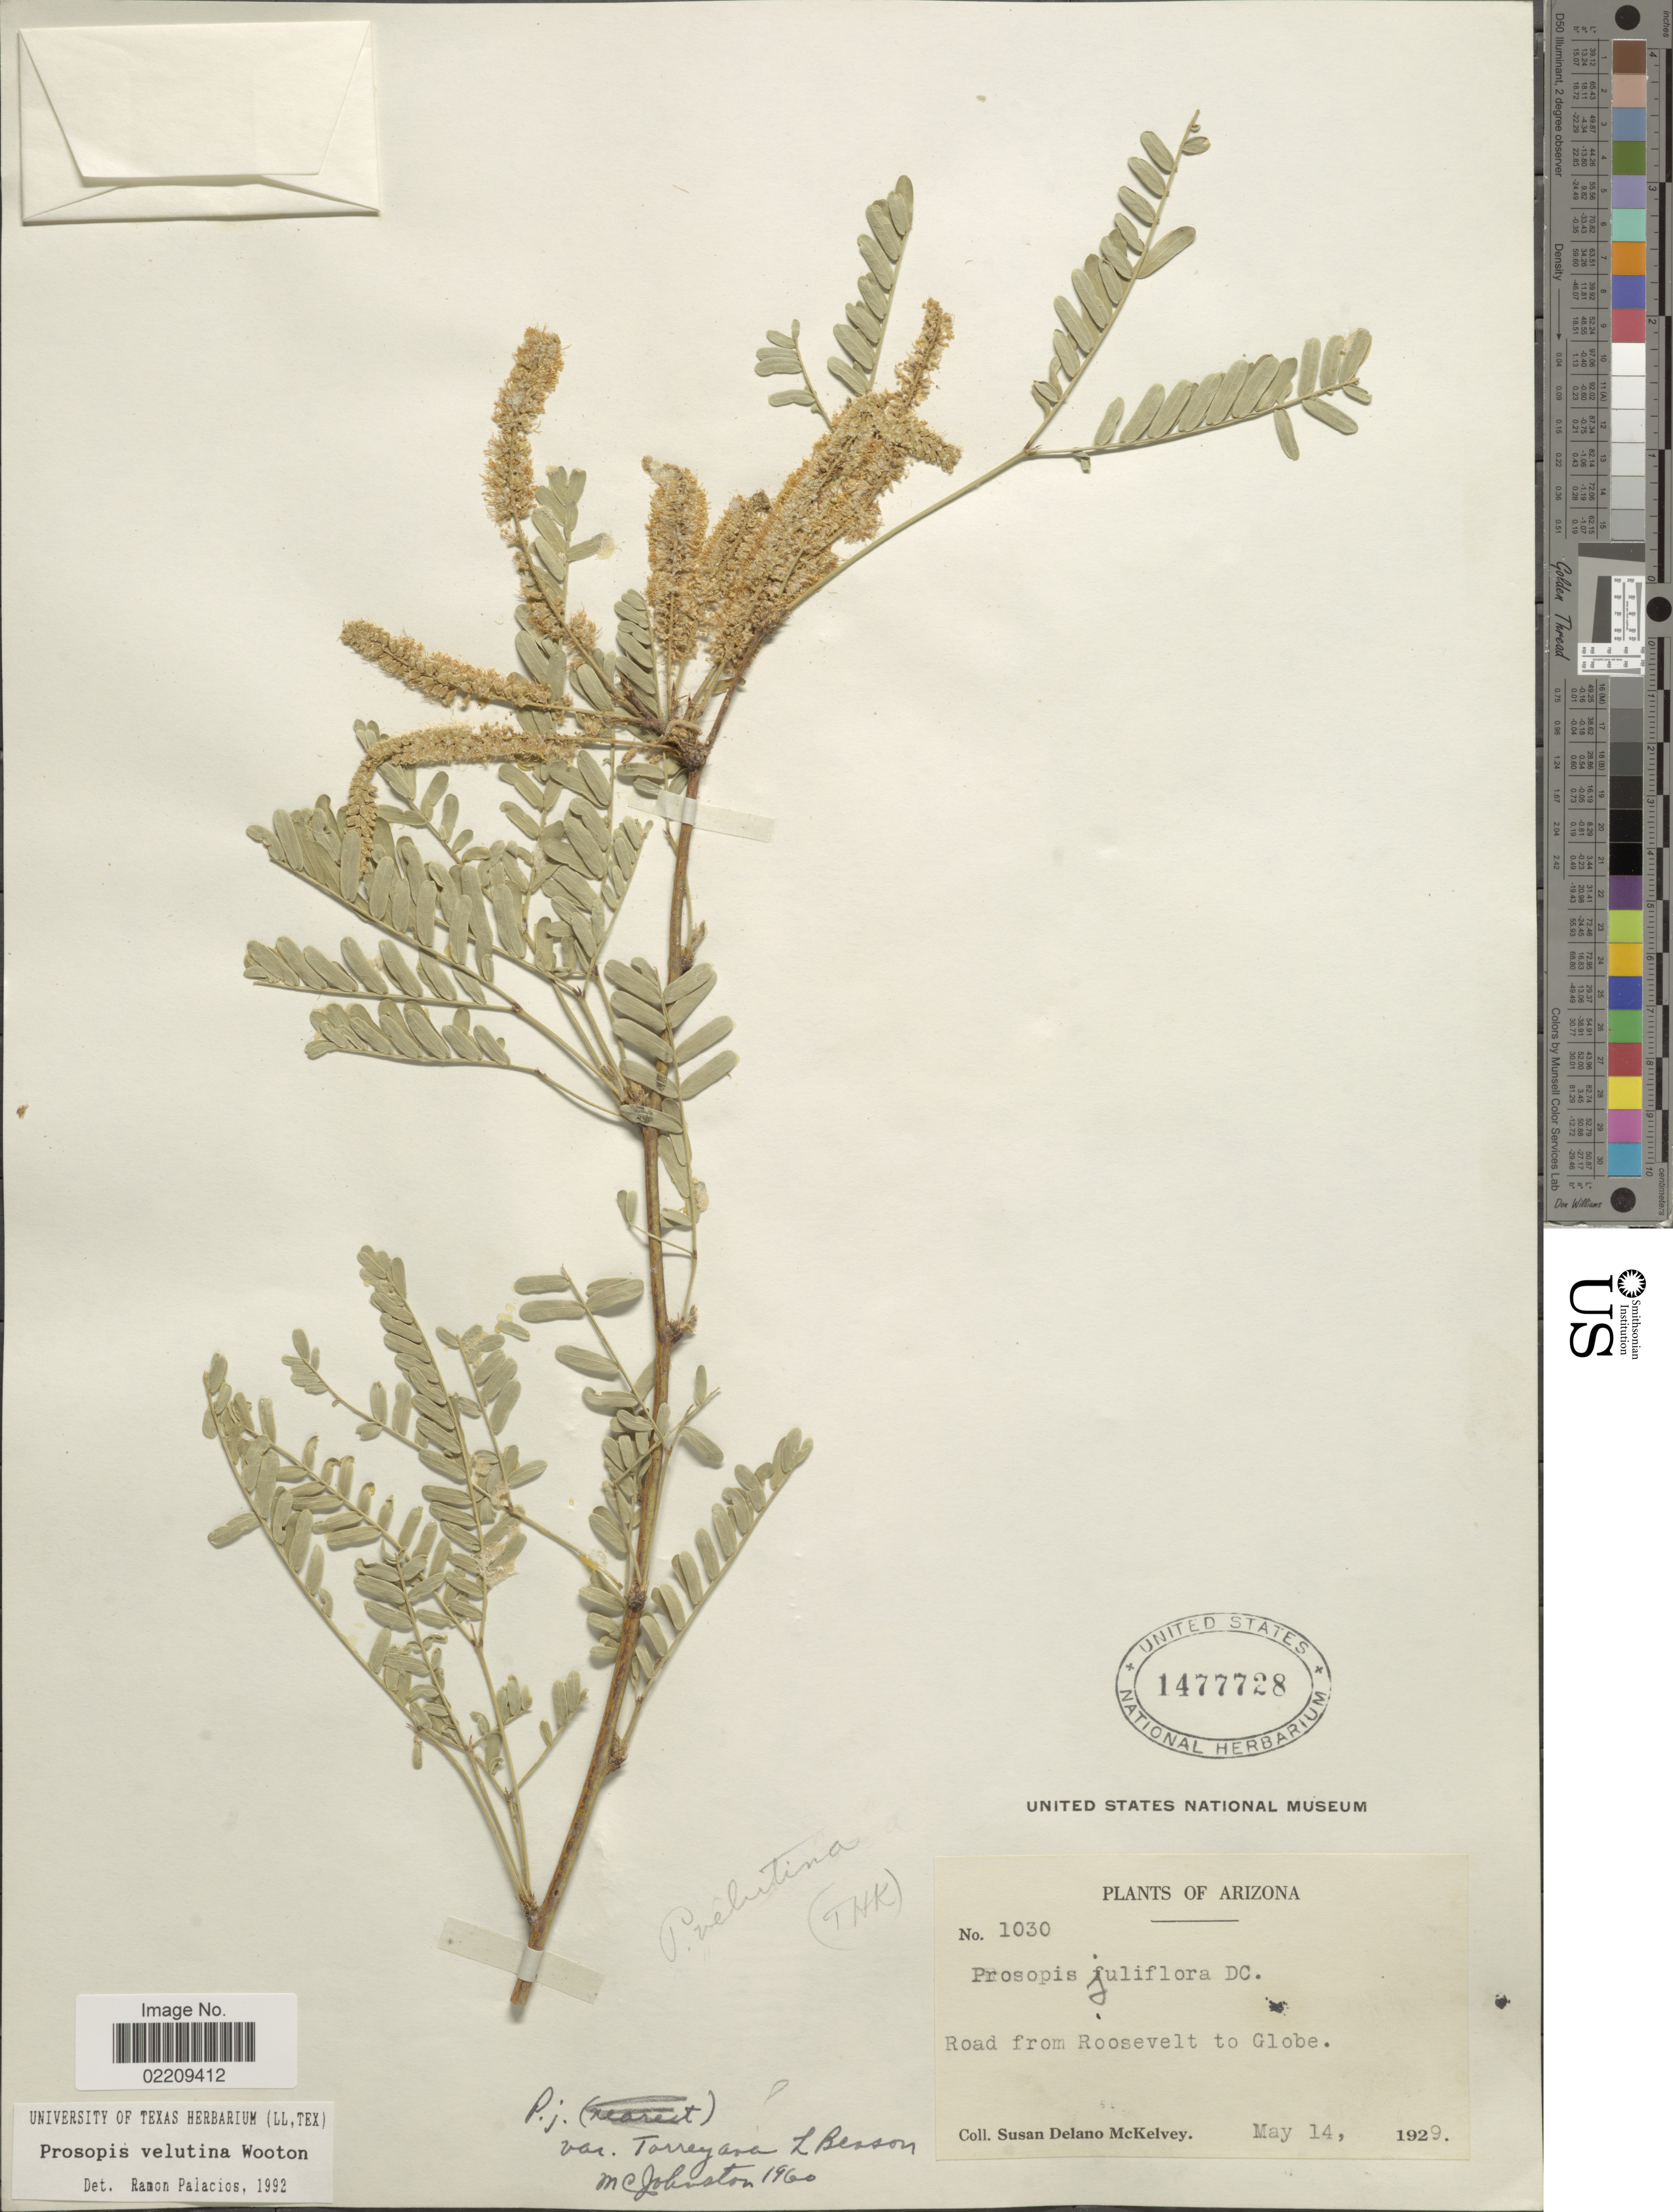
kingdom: Plantae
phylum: Tracheophyta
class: Magnoliopsida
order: Fabales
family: Fabaceae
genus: Neltuma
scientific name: Neltuma velutina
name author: (Wooton) Britton & Rose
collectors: S. A. McKelvey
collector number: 1030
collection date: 1929-05-14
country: United States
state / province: Arizona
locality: Road from Roosevelt to Globe.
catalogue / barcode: US 1477728